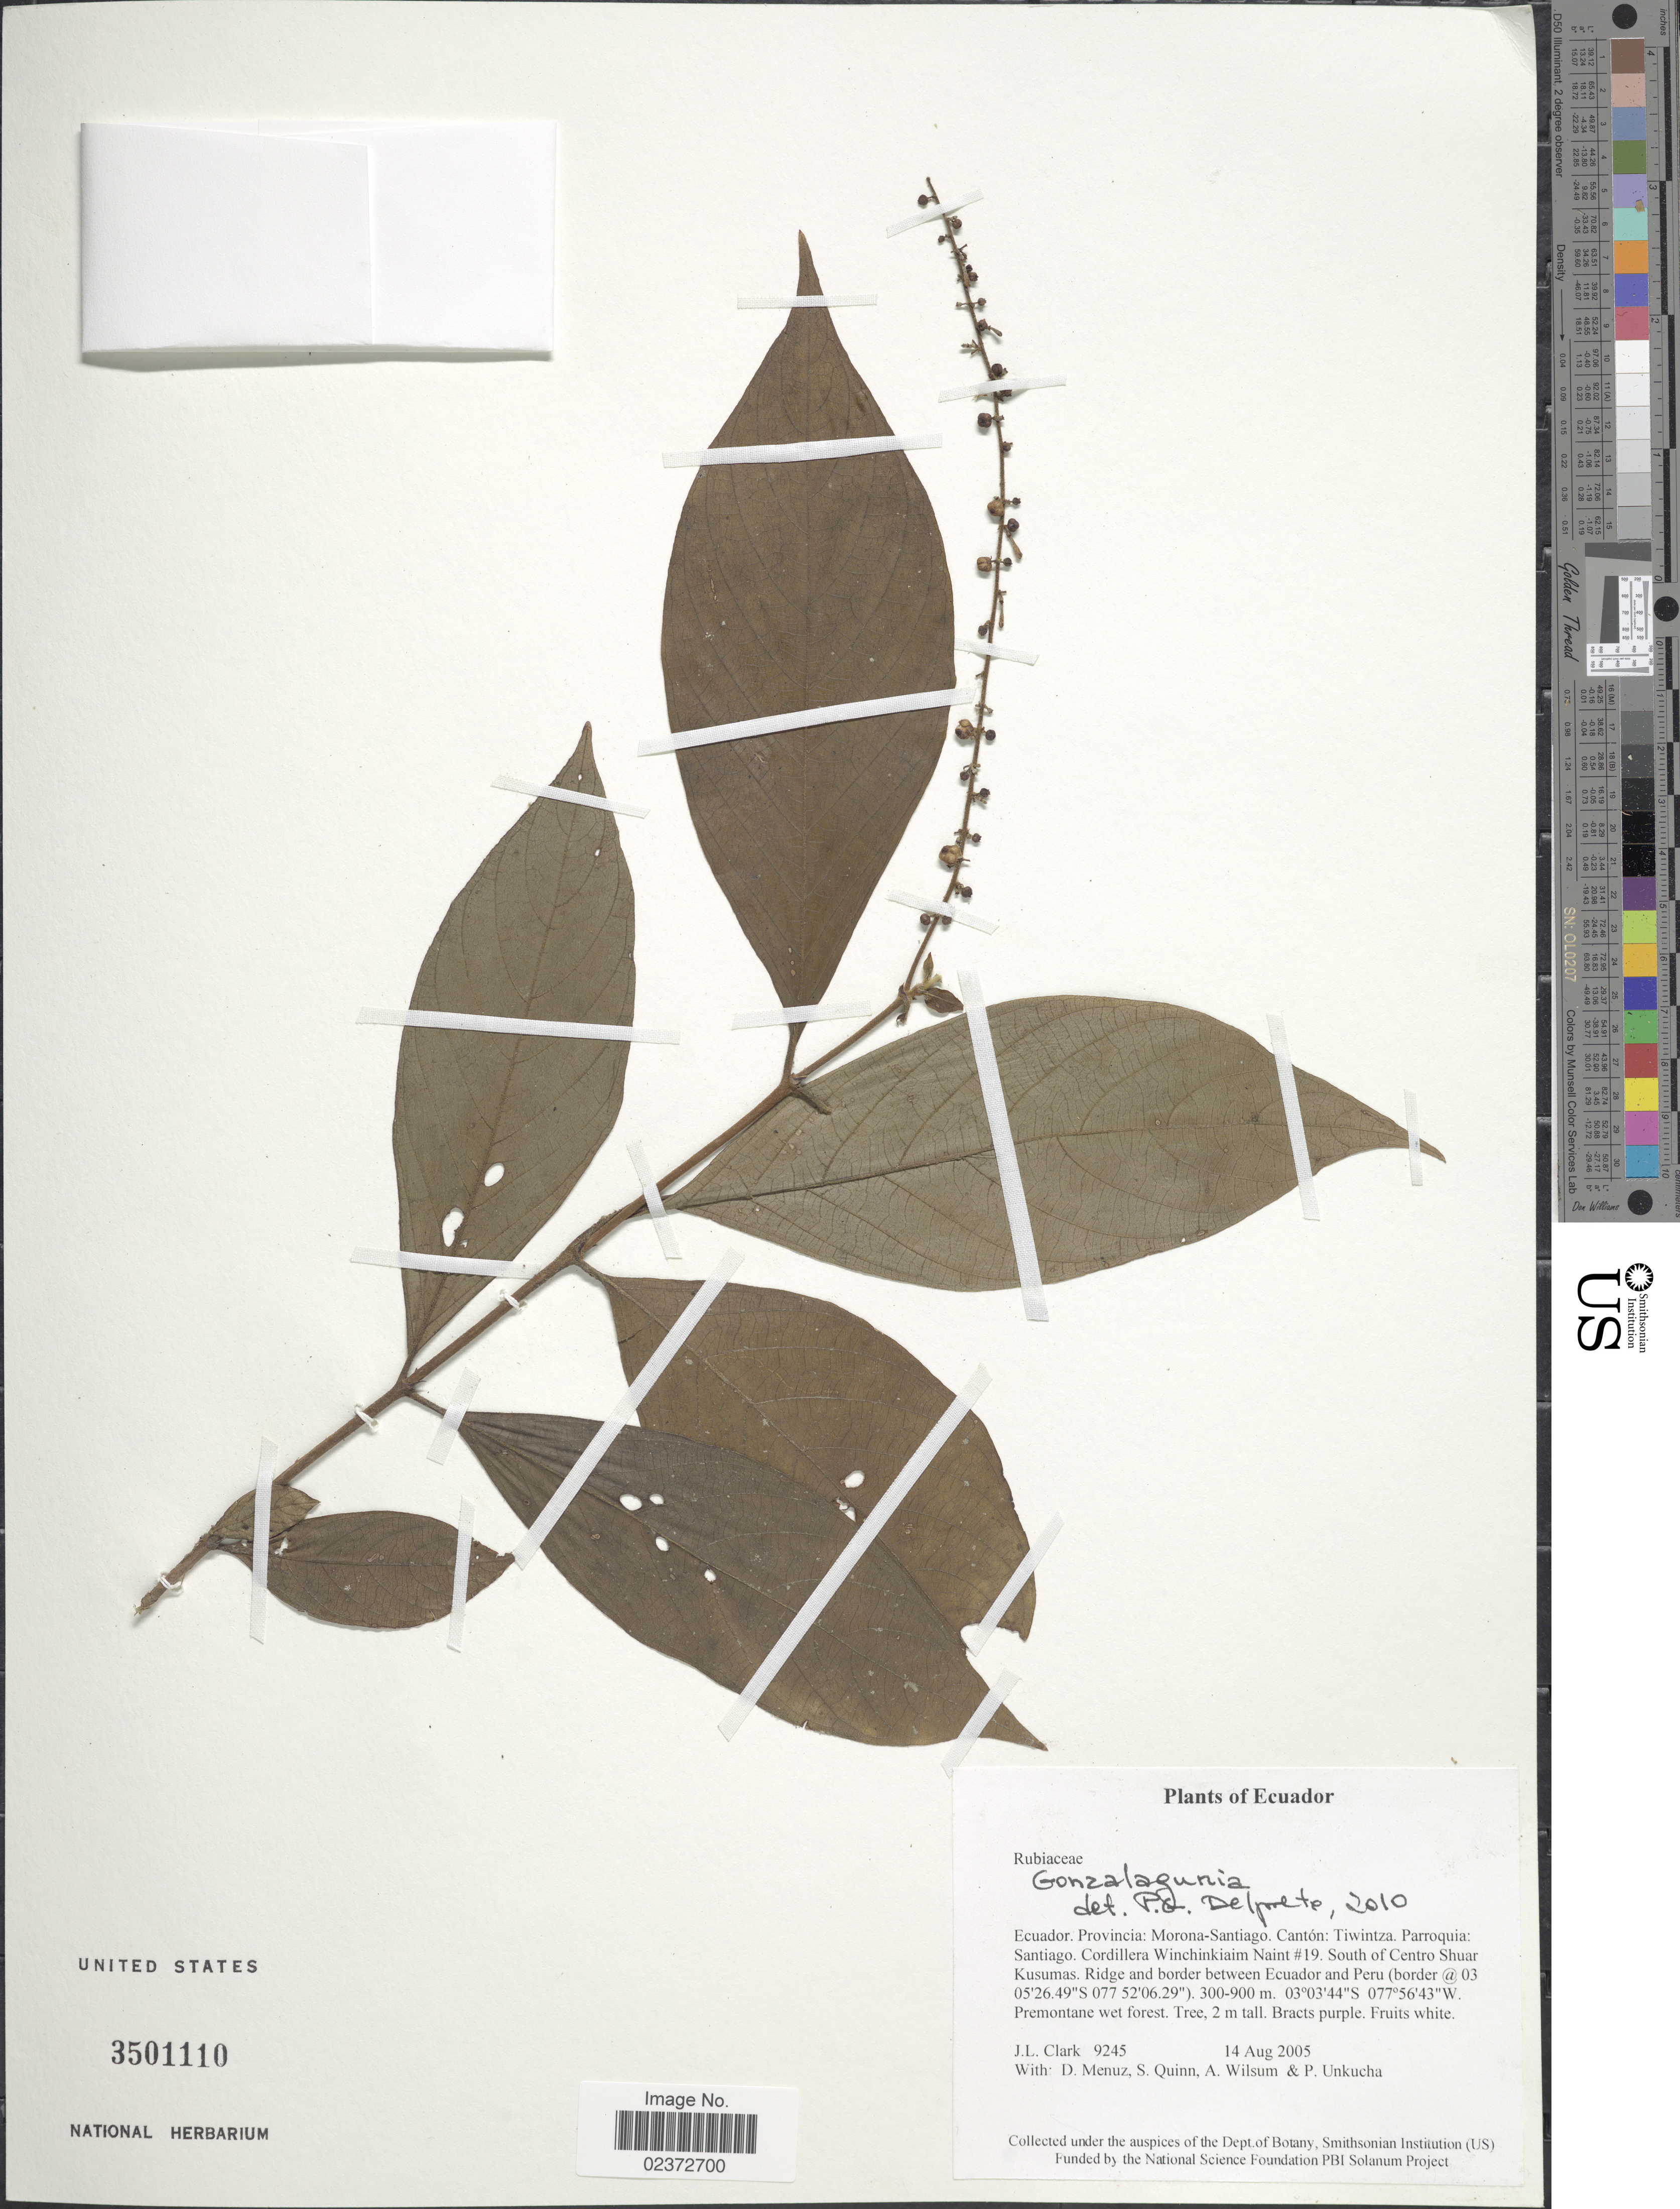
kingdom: Plantae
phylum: Tracheophyta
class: Magnoliopsida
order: Gentianales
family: Rubiaceae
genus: Gonzalagunia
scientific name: Gonzalagunia sp.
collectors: J. L. Clark, D. Menuz, S. Quinn, A. Wilsum & P. Unkucha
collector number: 9245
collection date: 2005-08-14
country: Ecuador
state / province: Morona-Santiago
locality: Canton: Tiwintza. Parroquia: Santiago. Cordillera Winchinkiaim Naint # 19. South of Centro Shuar Kusumas. Ridge and border between Ecuador and Peru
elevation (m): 300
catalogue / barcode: US 3501110